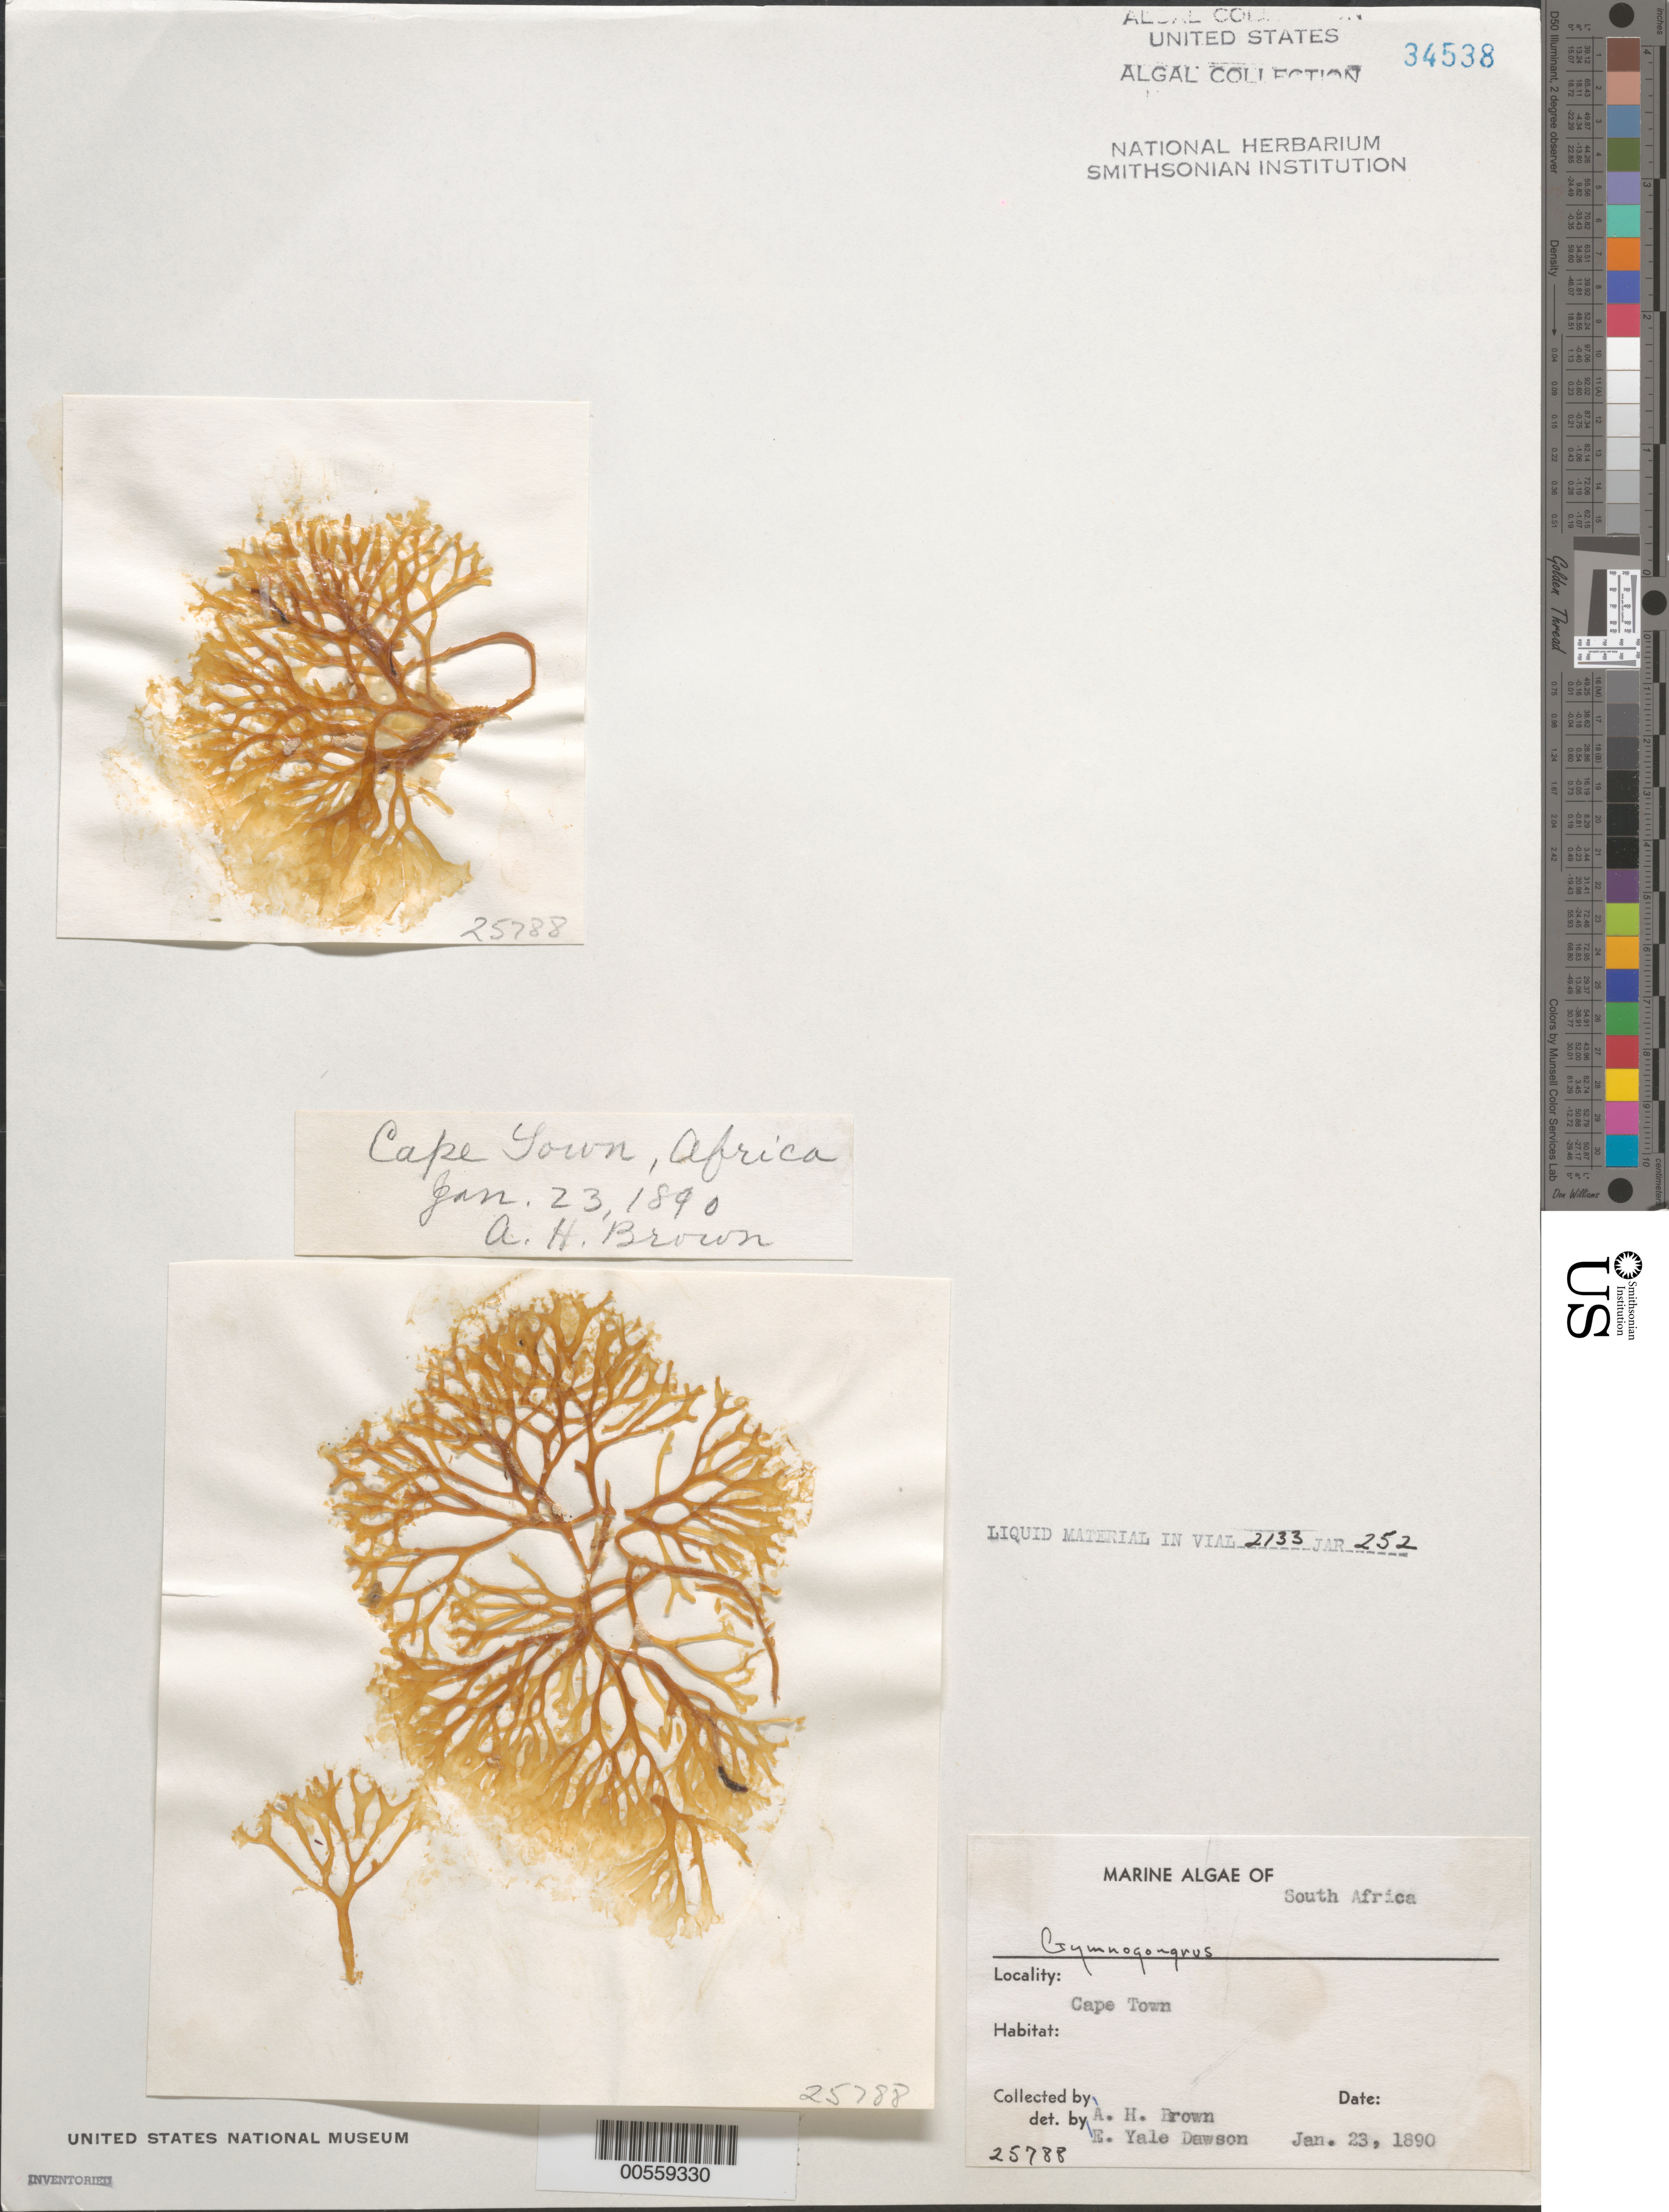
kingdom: Plantae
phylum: Rhodophyta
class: Florideophyceae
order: Gigartinales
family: Phyllophoraceae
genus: Gymnogongrus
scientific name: Gymnogongrus sp.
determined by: Dawson, E. Y.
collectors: A. H. Brown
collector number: EYD 25788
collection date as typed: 23 Jan 1890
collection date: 1890-01-23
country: South Africa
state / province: Western Cape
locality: Cape town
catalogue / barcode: US 34538